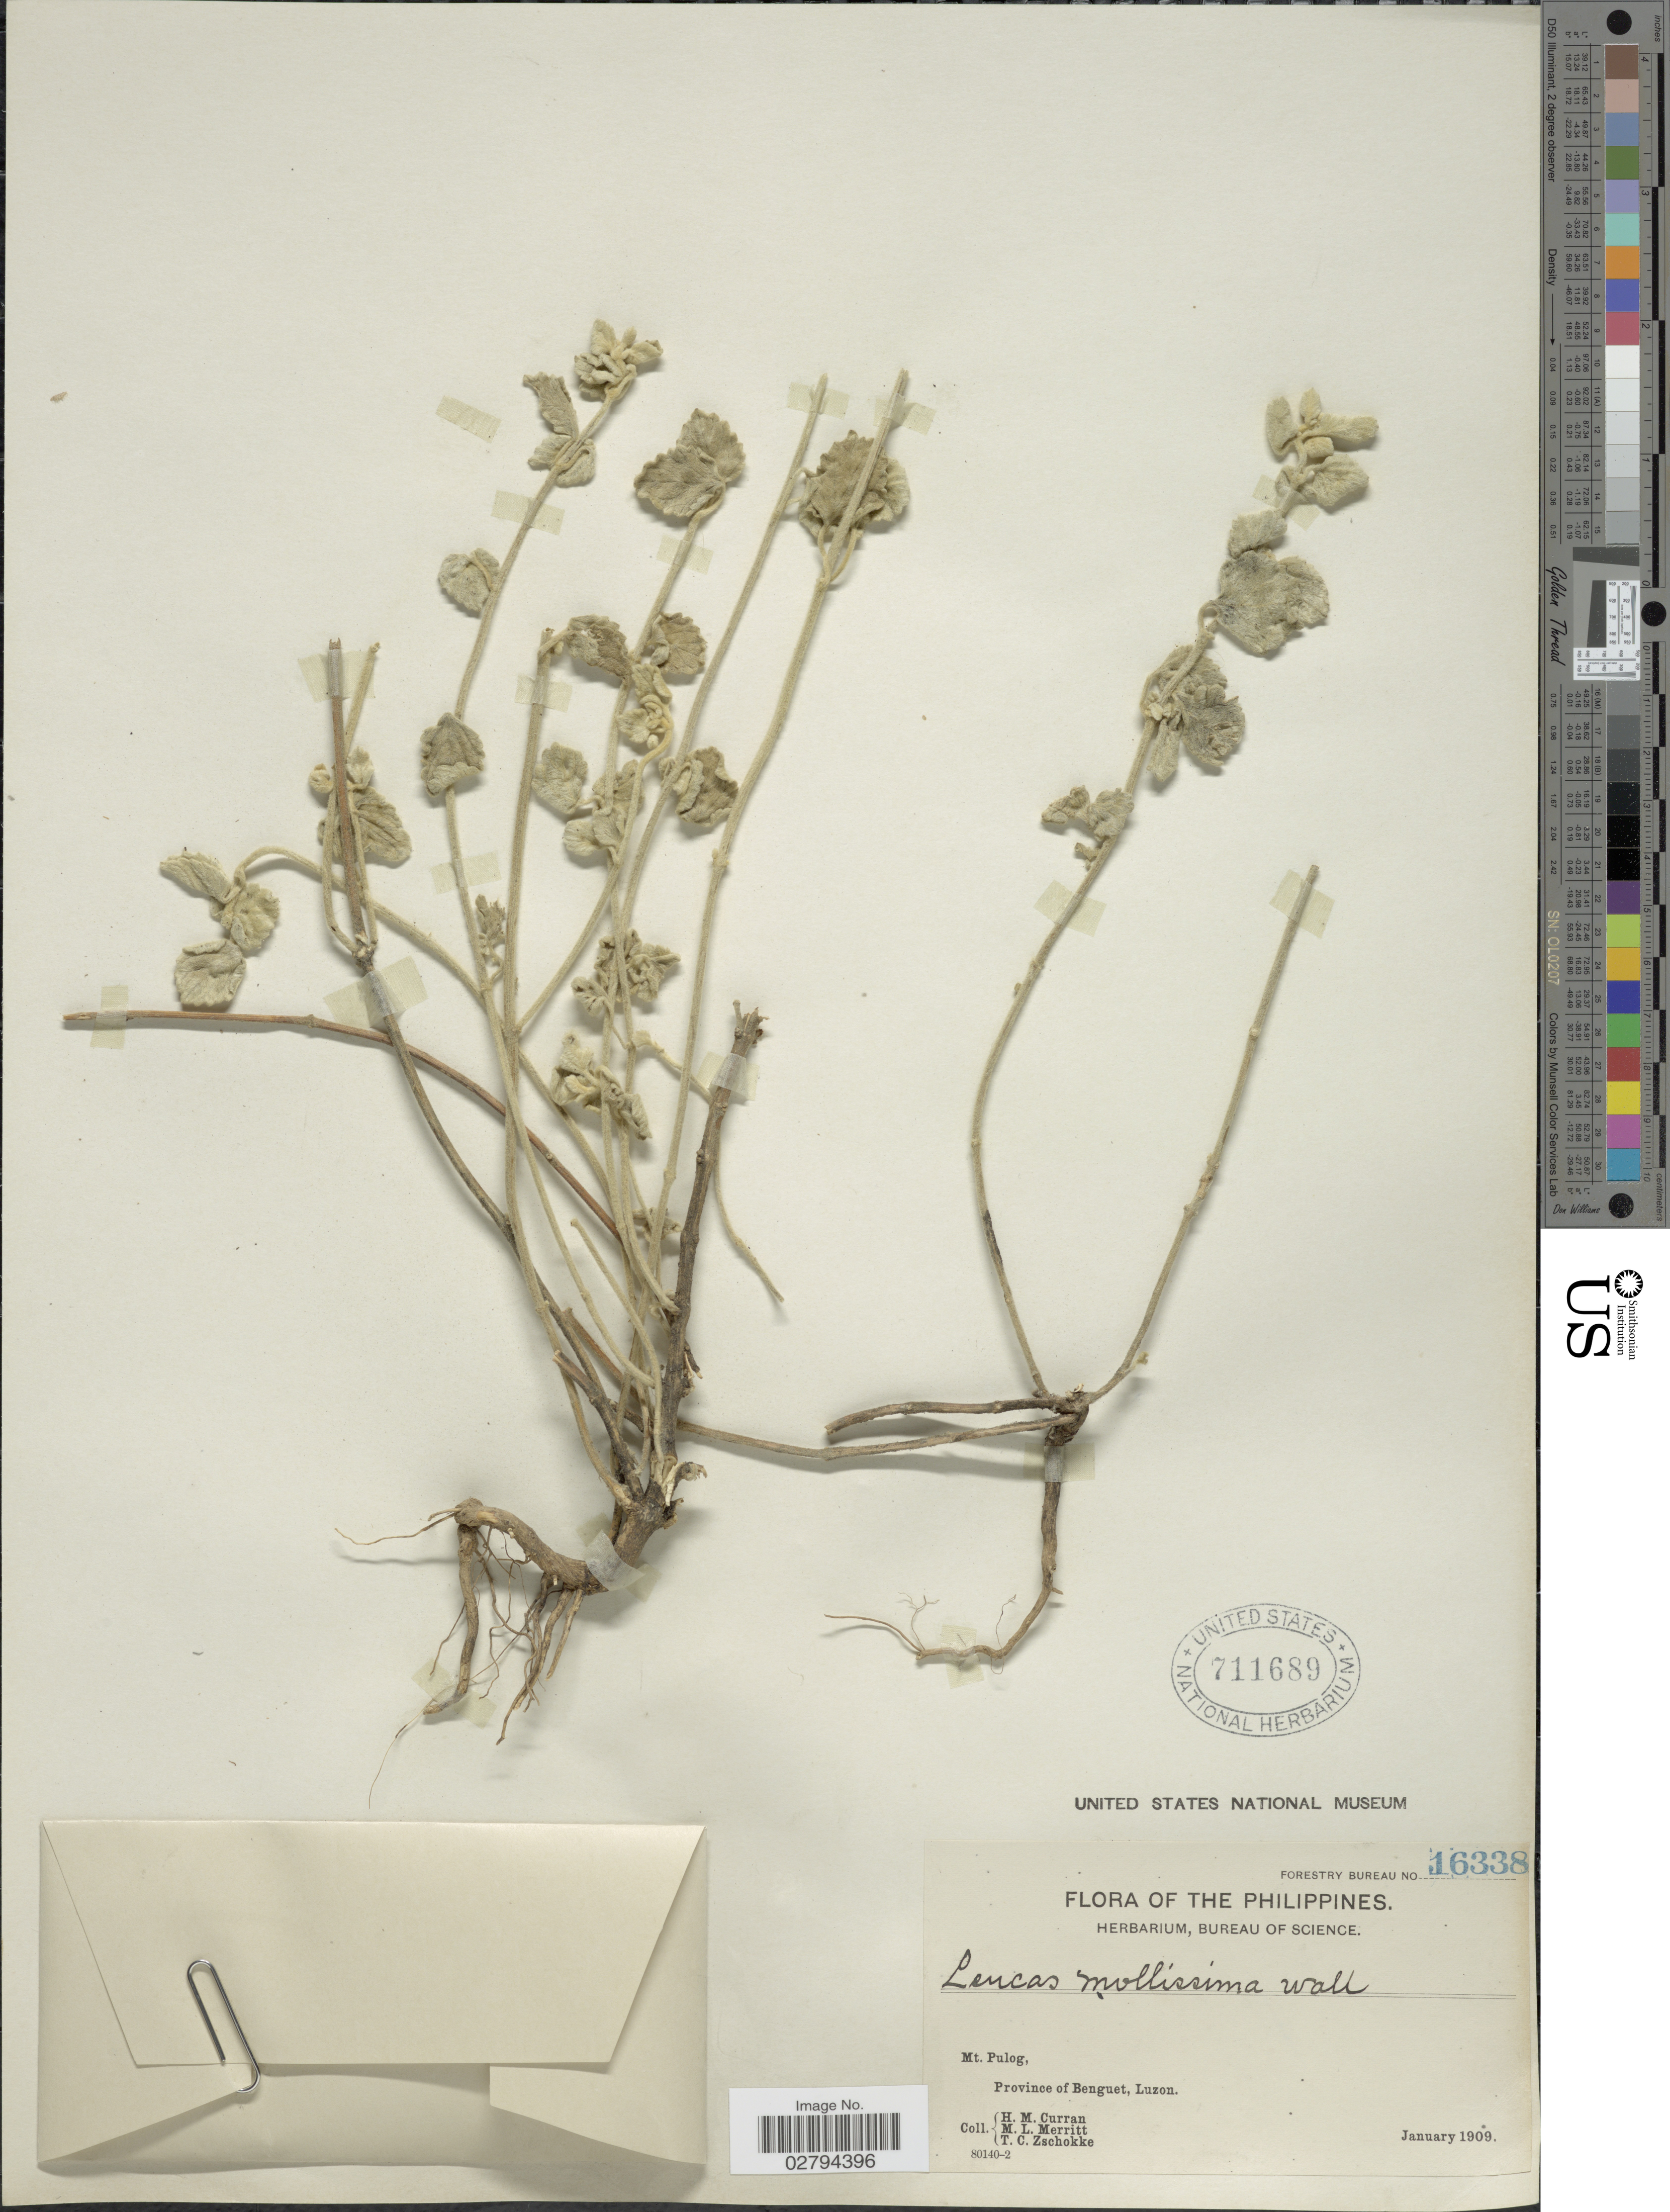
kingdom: Plantae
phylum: Tracheophyta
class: Magnoliopsida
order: Lamiales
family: Lamiaceae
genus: Leucas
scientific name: Leucas mollissima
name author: Gürke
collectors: H. M. Curran, M. L. Merritt & T. C. Zschokke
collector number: Forestry Bureau 16338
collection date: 1909-01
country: Philippines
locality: Mt. Pulog, Province of Benguet, Luzon.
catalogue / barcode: US 711689